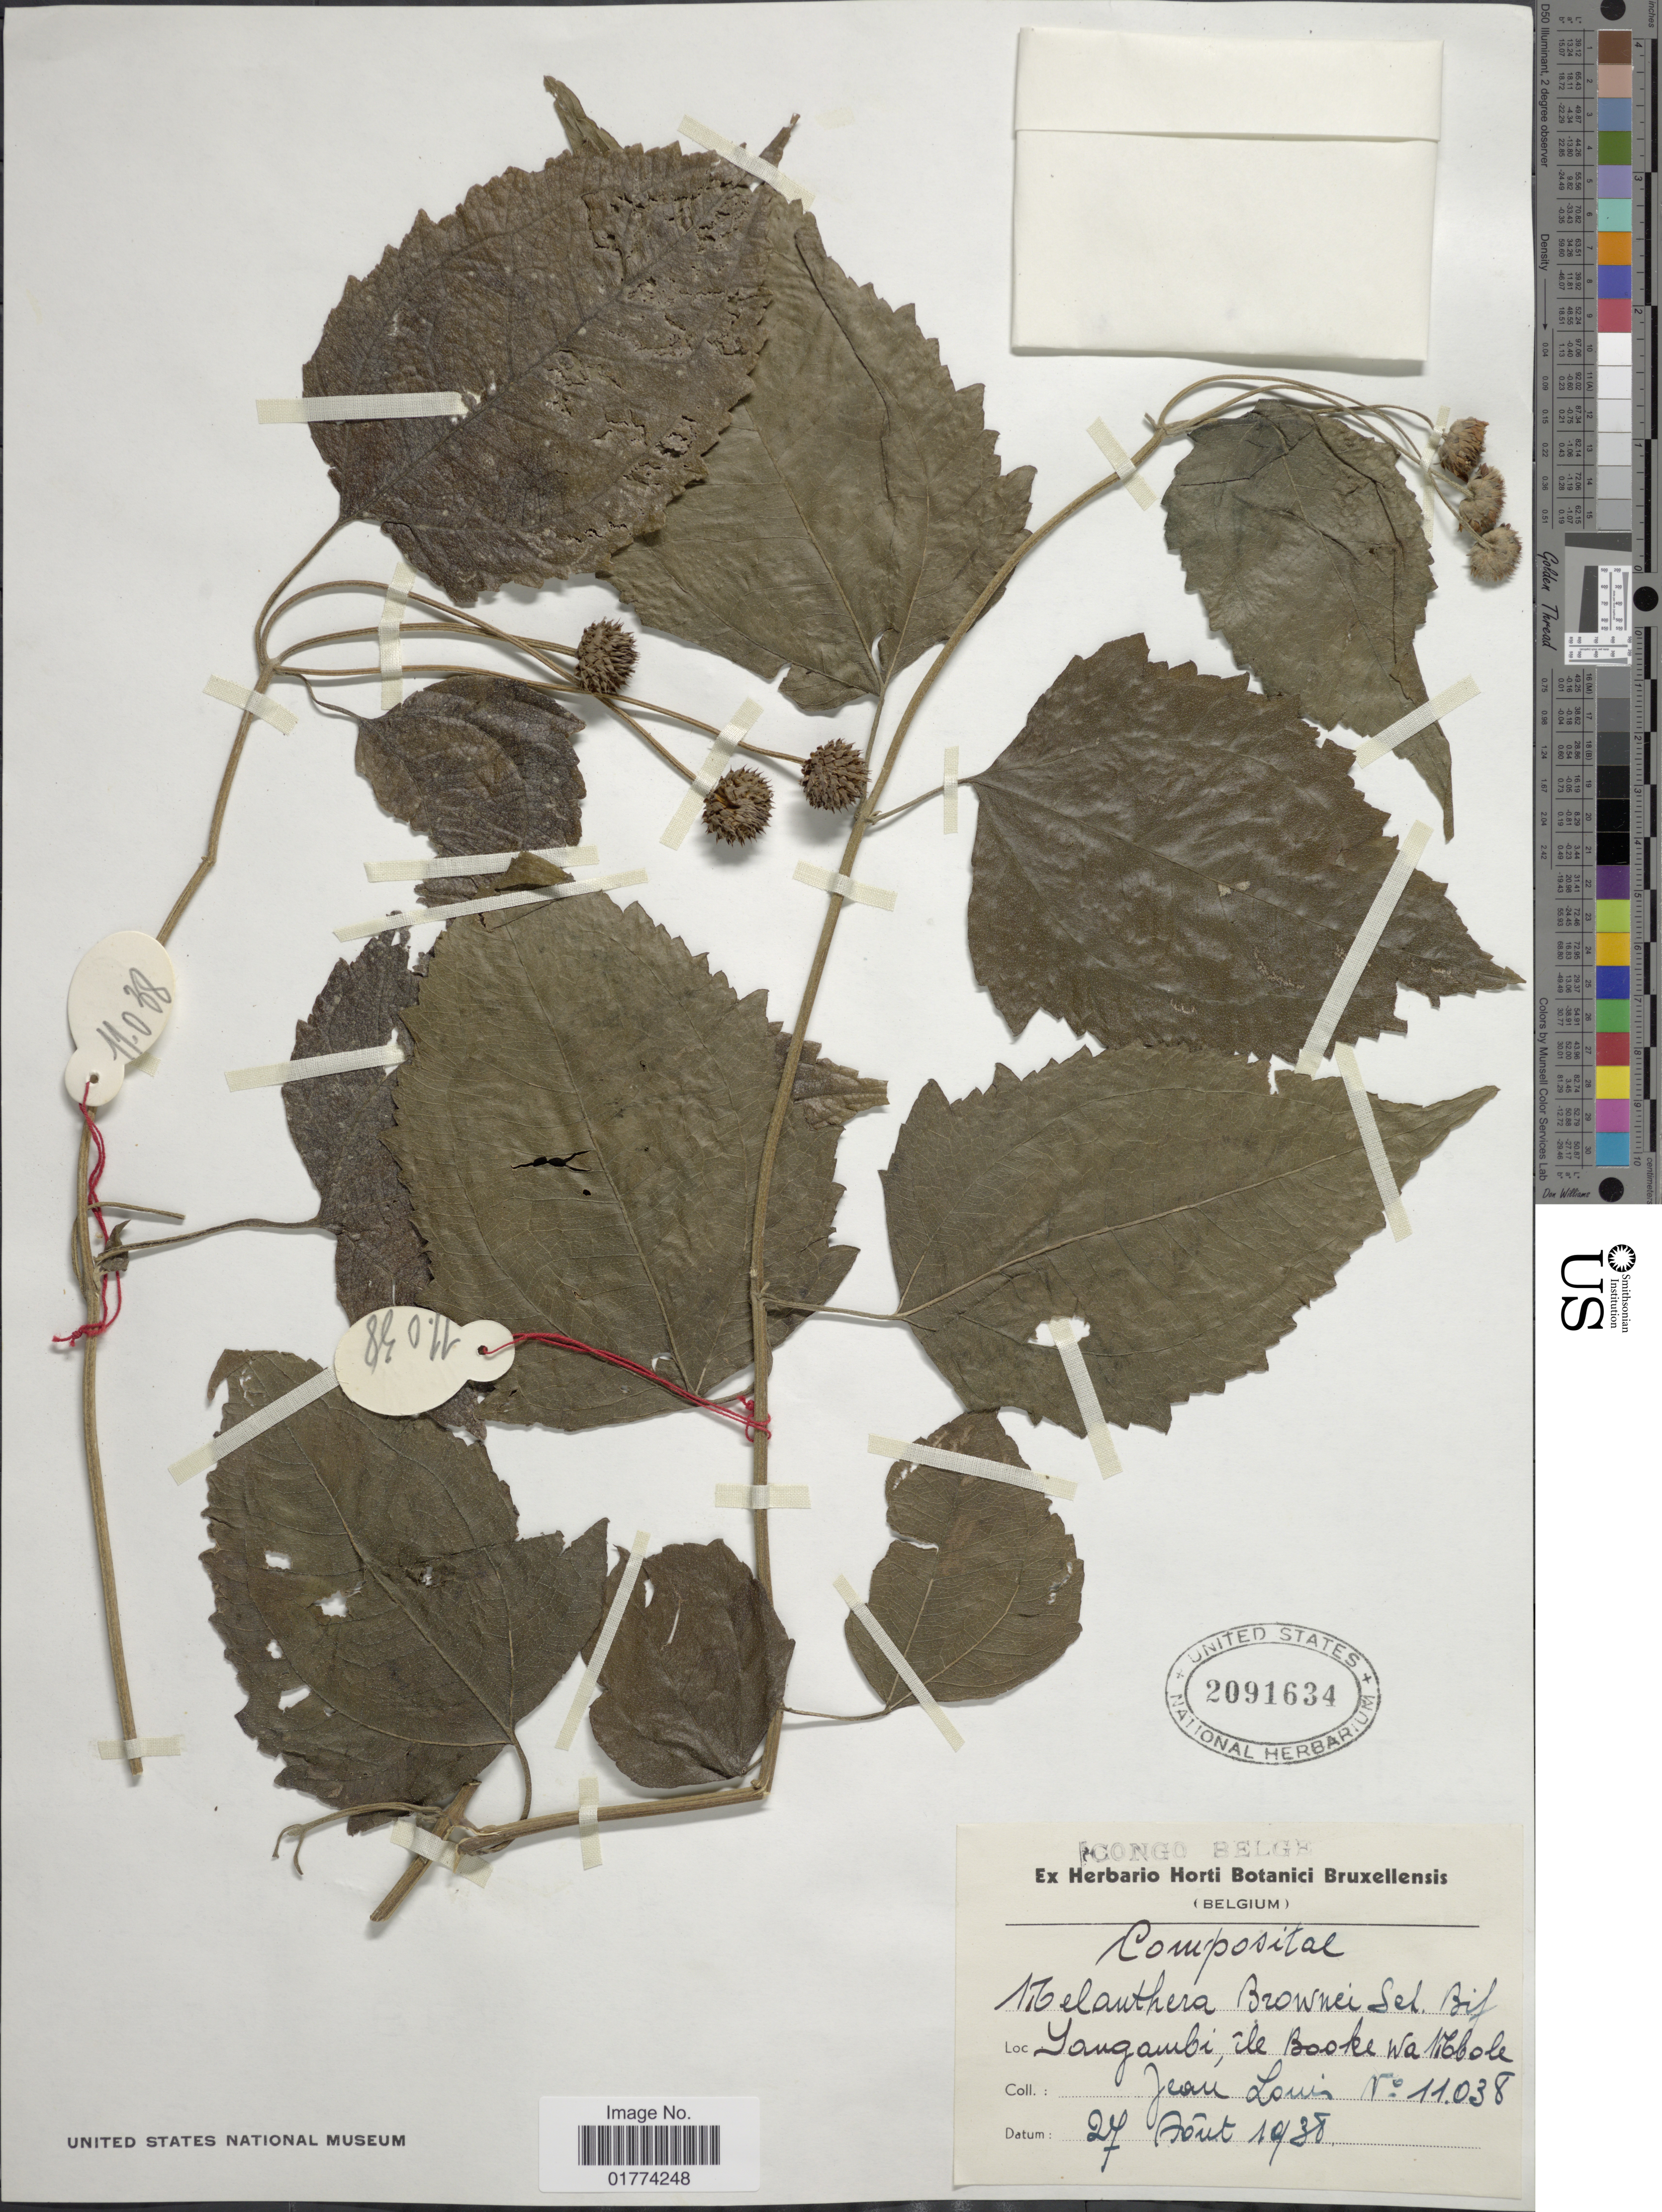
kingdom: Plantae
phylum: Tracheophyta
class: Magnoliopsida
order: Asterales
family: Asteraceae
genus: Melanthera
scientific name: Melanthera scandens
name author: (Schumach. & Thonn.) Brenan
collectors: J. Louis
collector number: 11038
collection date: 1938-08-27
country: Congo, Democratic Republic of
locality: Yangambi, ile Booke Wa Mbole.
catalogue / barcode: US 2091634